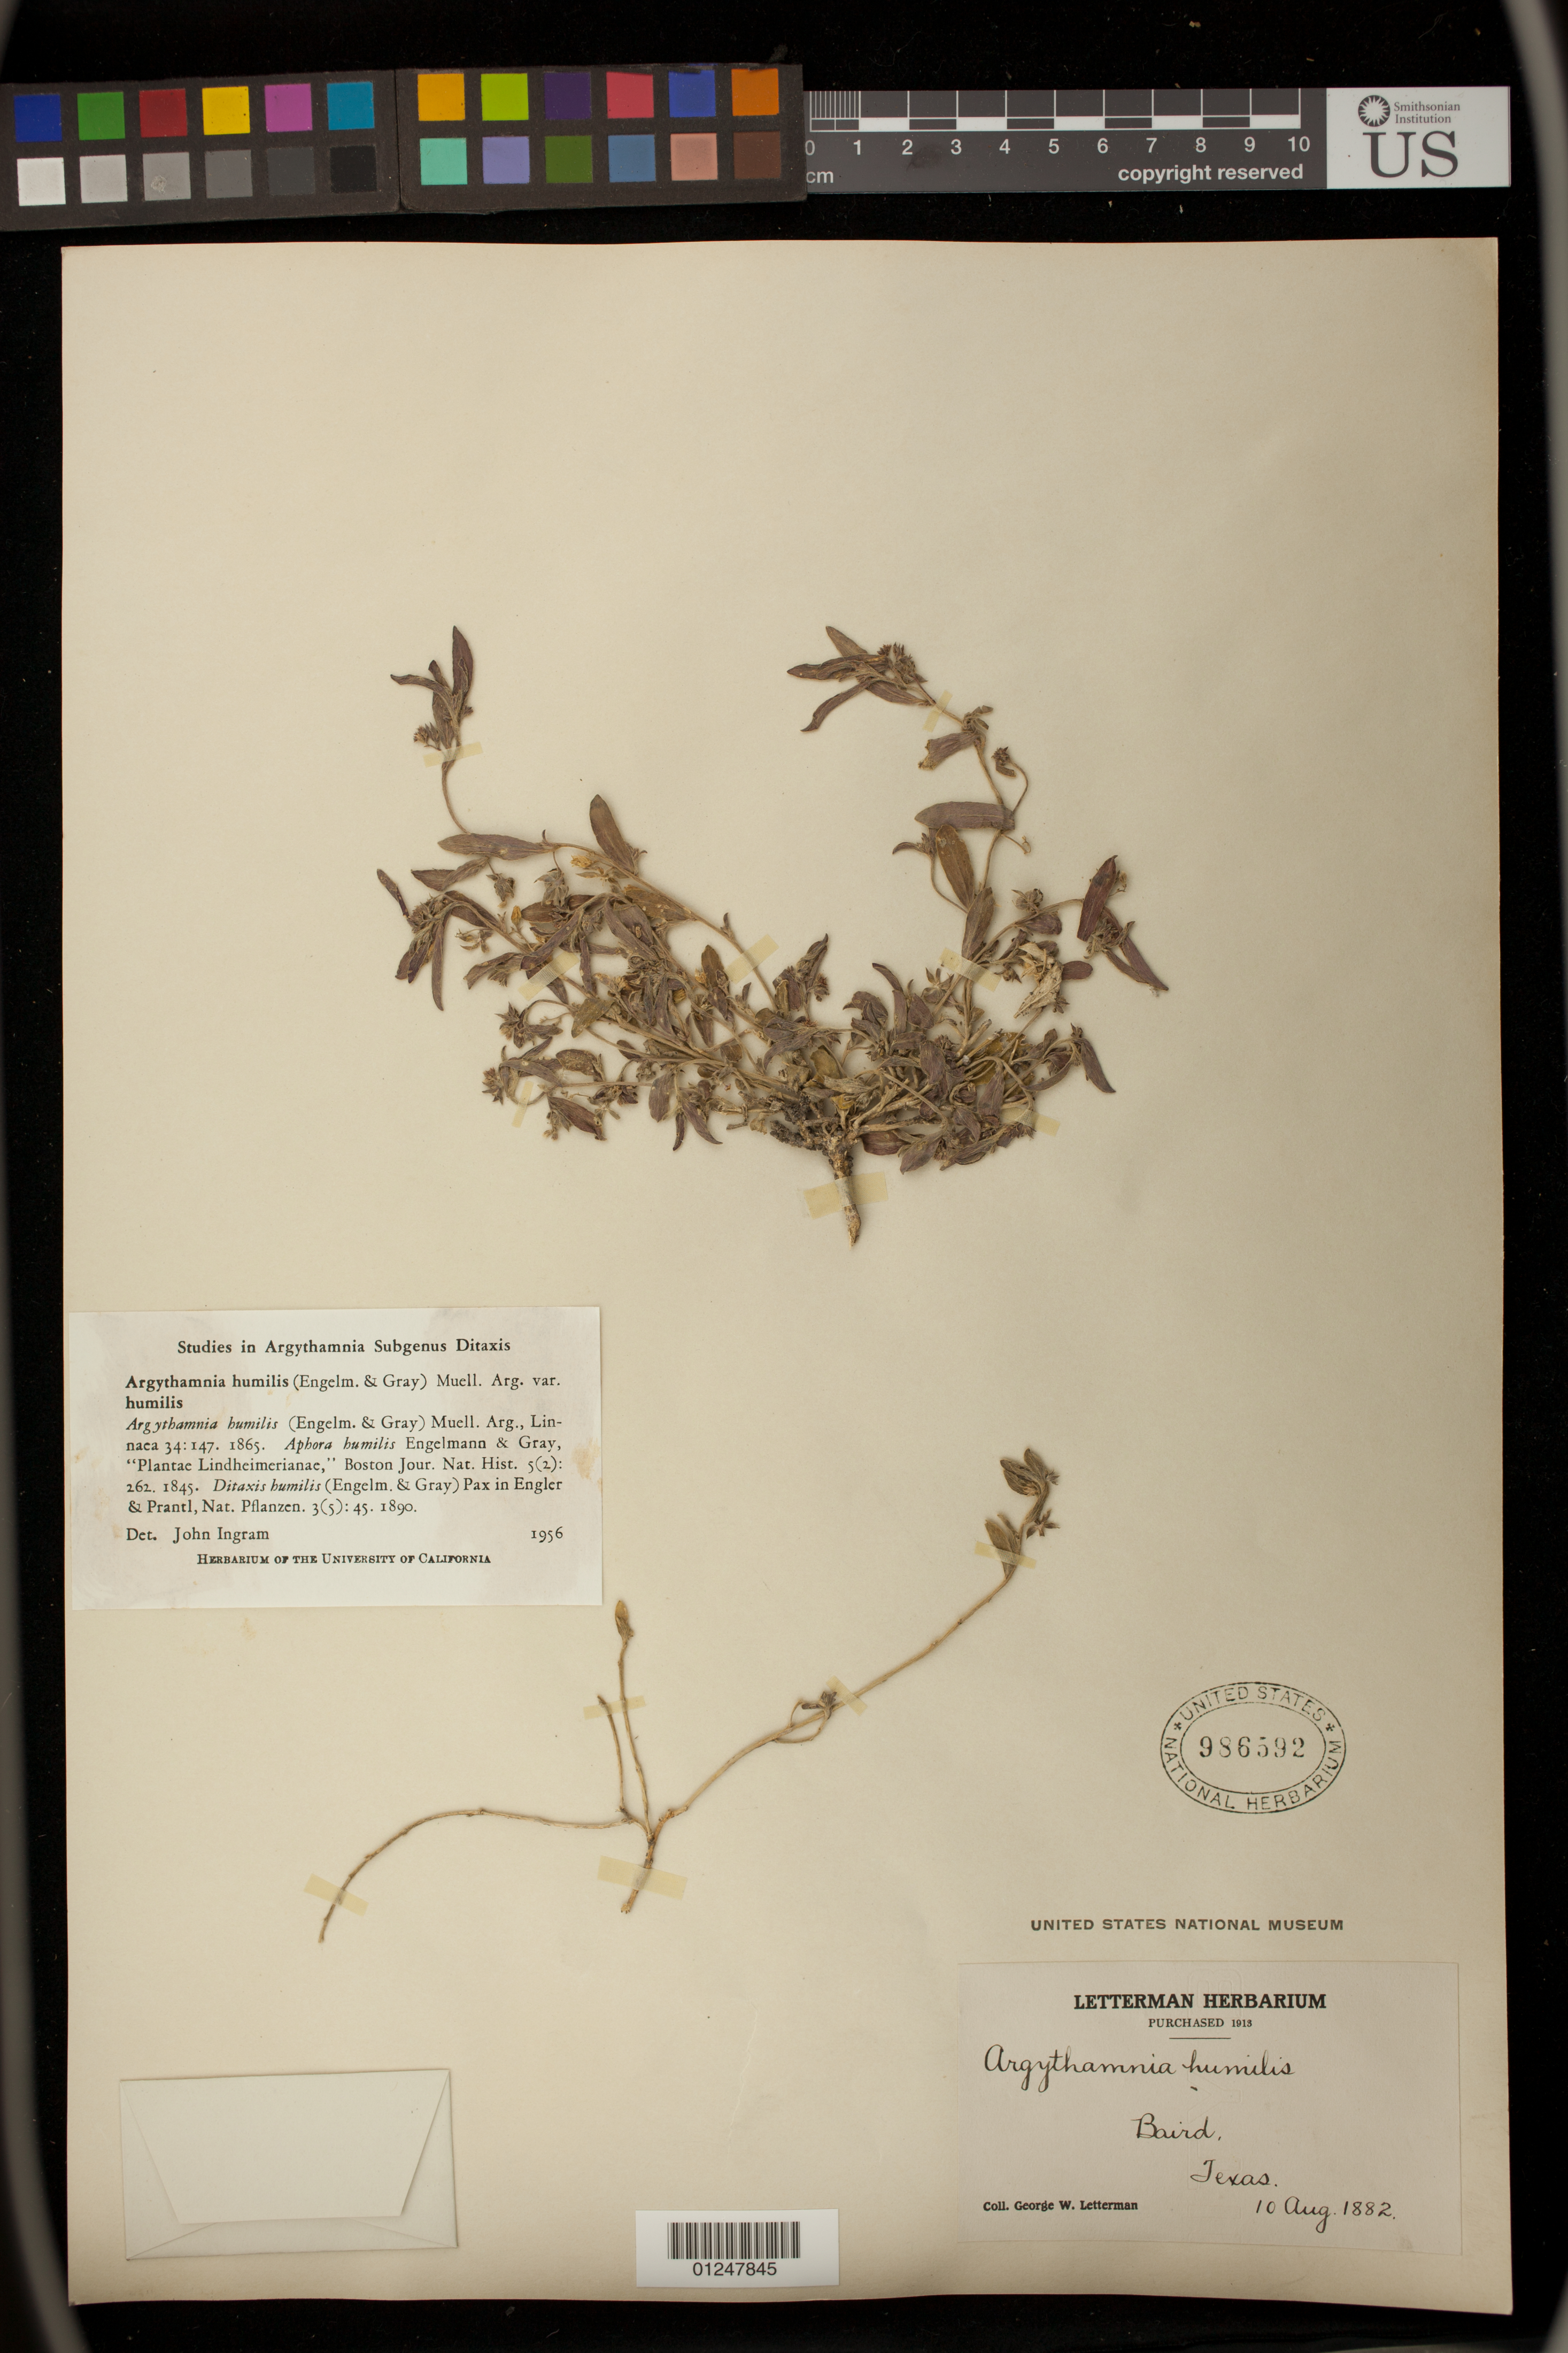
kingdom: Plantae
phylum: Tracheophyta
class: Magnoliopsida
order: Malpighiales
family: Euphorbiaceae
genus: Argythamnia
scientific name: Argythamnia humilis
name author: (Engelm. & A. Gray) Müll. Arg.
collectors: G. W. Letterman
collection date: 1882-08-10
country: United States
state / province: Texas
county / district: Callahan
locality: Baird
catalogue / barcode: US 986592